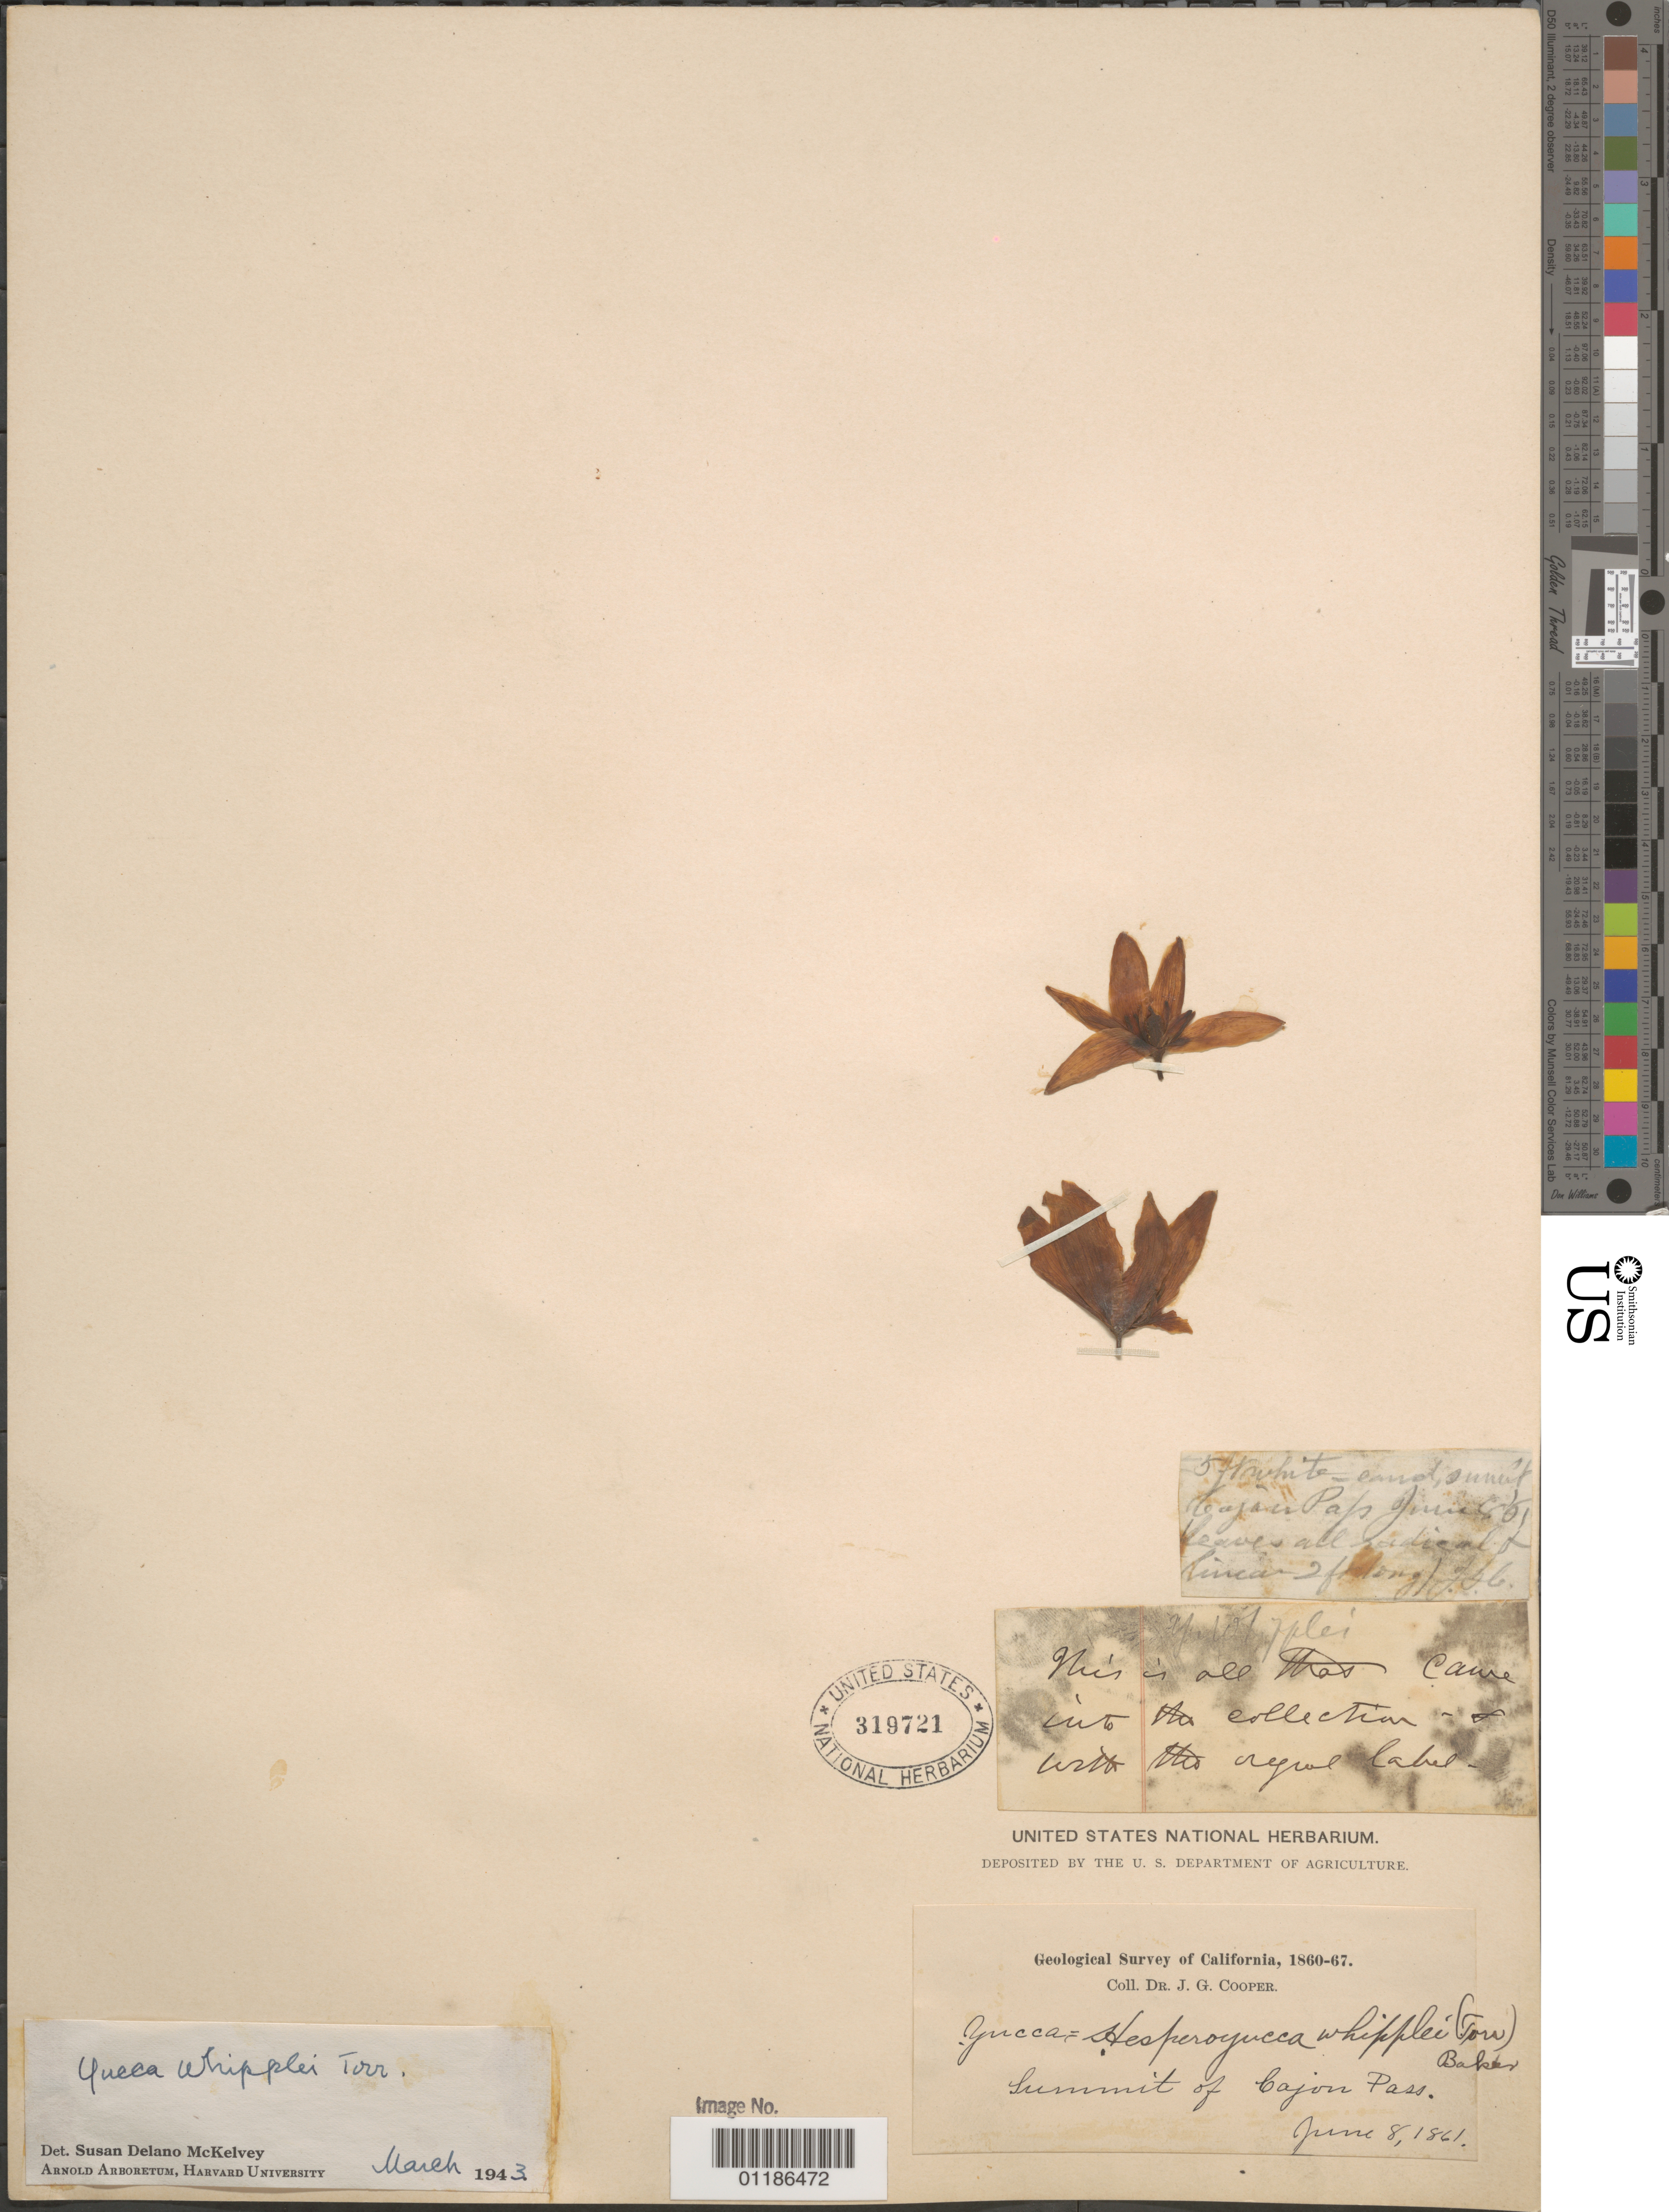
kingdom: Plantae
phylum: Tracheophyta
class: Liliopsida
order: Asparagales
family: Asparagaceae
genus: Yucca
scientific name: Yucca whipplei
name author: Torr.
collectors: J. G. Cooper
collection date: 1861-06-08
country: United States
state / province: California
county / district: San Bernardino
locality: Summit of Cajon Pass.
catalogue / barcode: US 319721